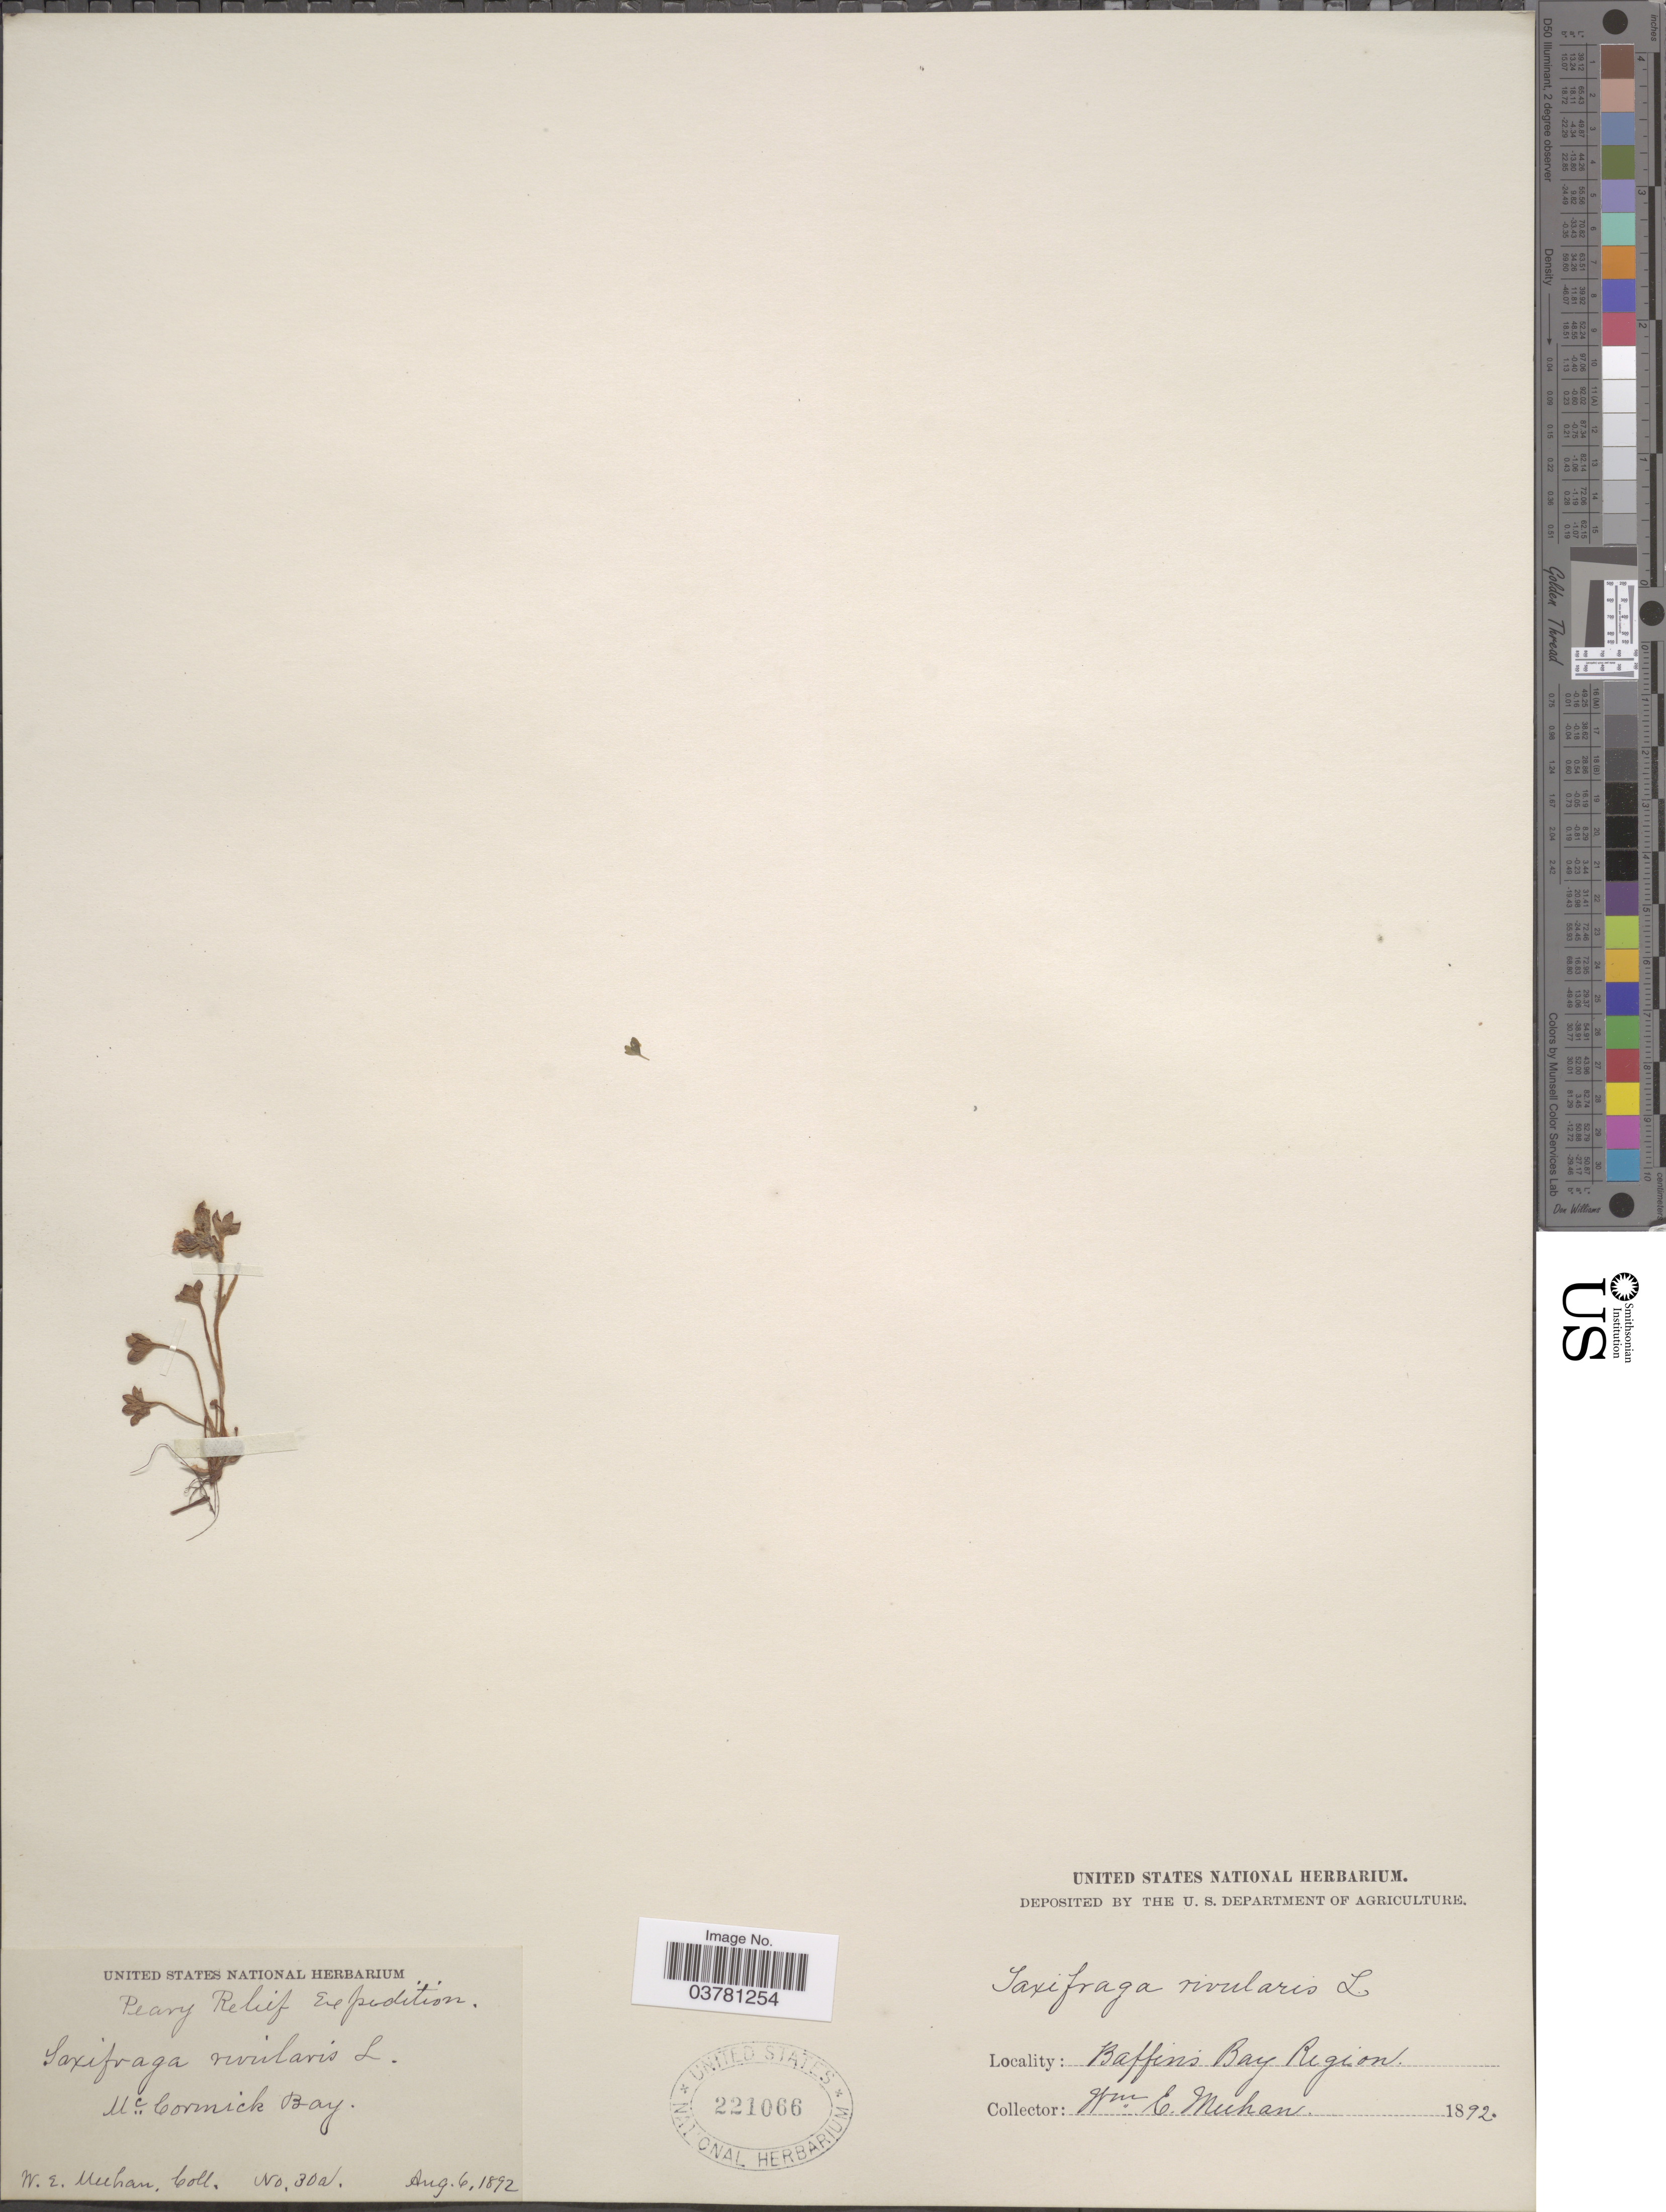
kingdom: Plantae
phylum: Tracheophyta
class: Magnoliopsida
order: Saxifragales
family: Saxifragaceae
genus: Saxifraga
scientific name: Saxifraga rivularis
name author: L.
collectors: W. Meehan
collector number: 30a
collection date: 1892-08-06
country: Canada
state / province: Nunavut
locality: Peary Relief Expedition. McCormick Bay. Baffin's Bay Region.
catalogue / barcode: US 221066